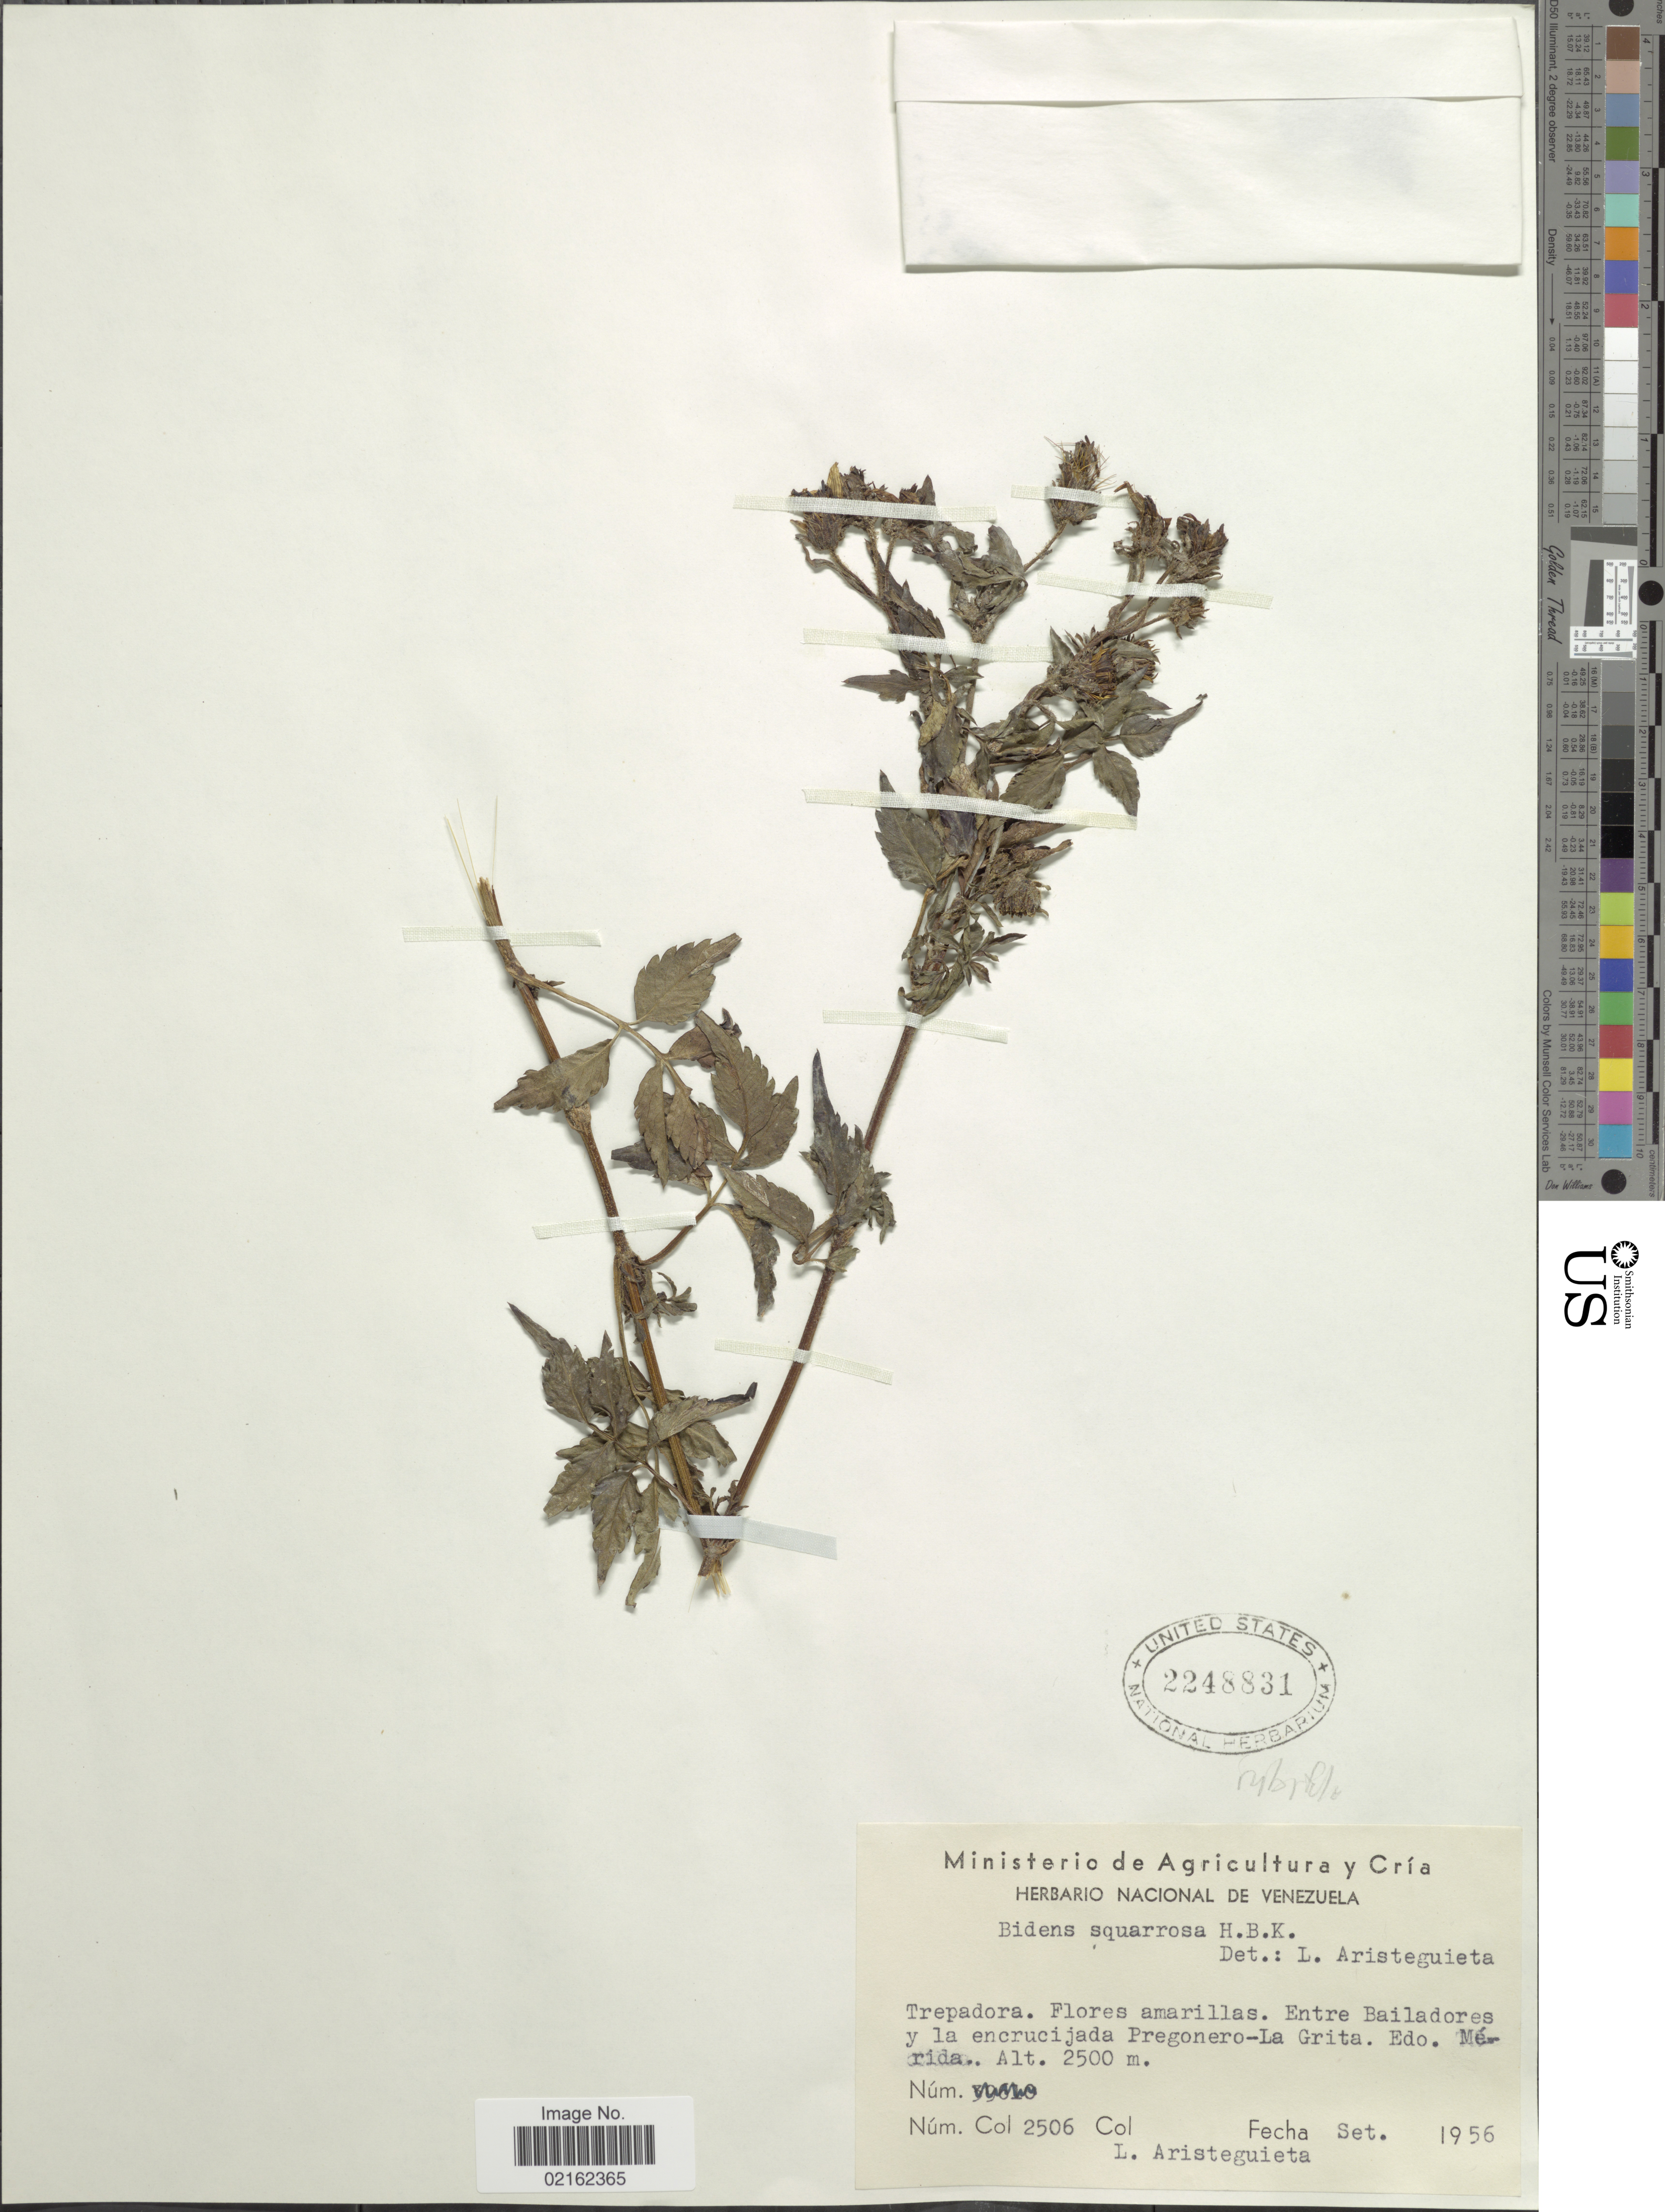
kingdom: Plantae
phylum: Tracheophyta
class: Magnoliopsida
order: Asterales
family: Asteraceae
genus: Bidens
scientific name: Bidens rubifolia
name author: Kunth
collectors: L. Aristeguieta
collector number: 2506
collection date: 1956-09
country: Venezuela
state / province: Mérida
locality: Trepadora, entre Bailadores y la encrucijada Pregonero-La Grita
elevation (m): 2500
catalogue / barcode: US 2248831